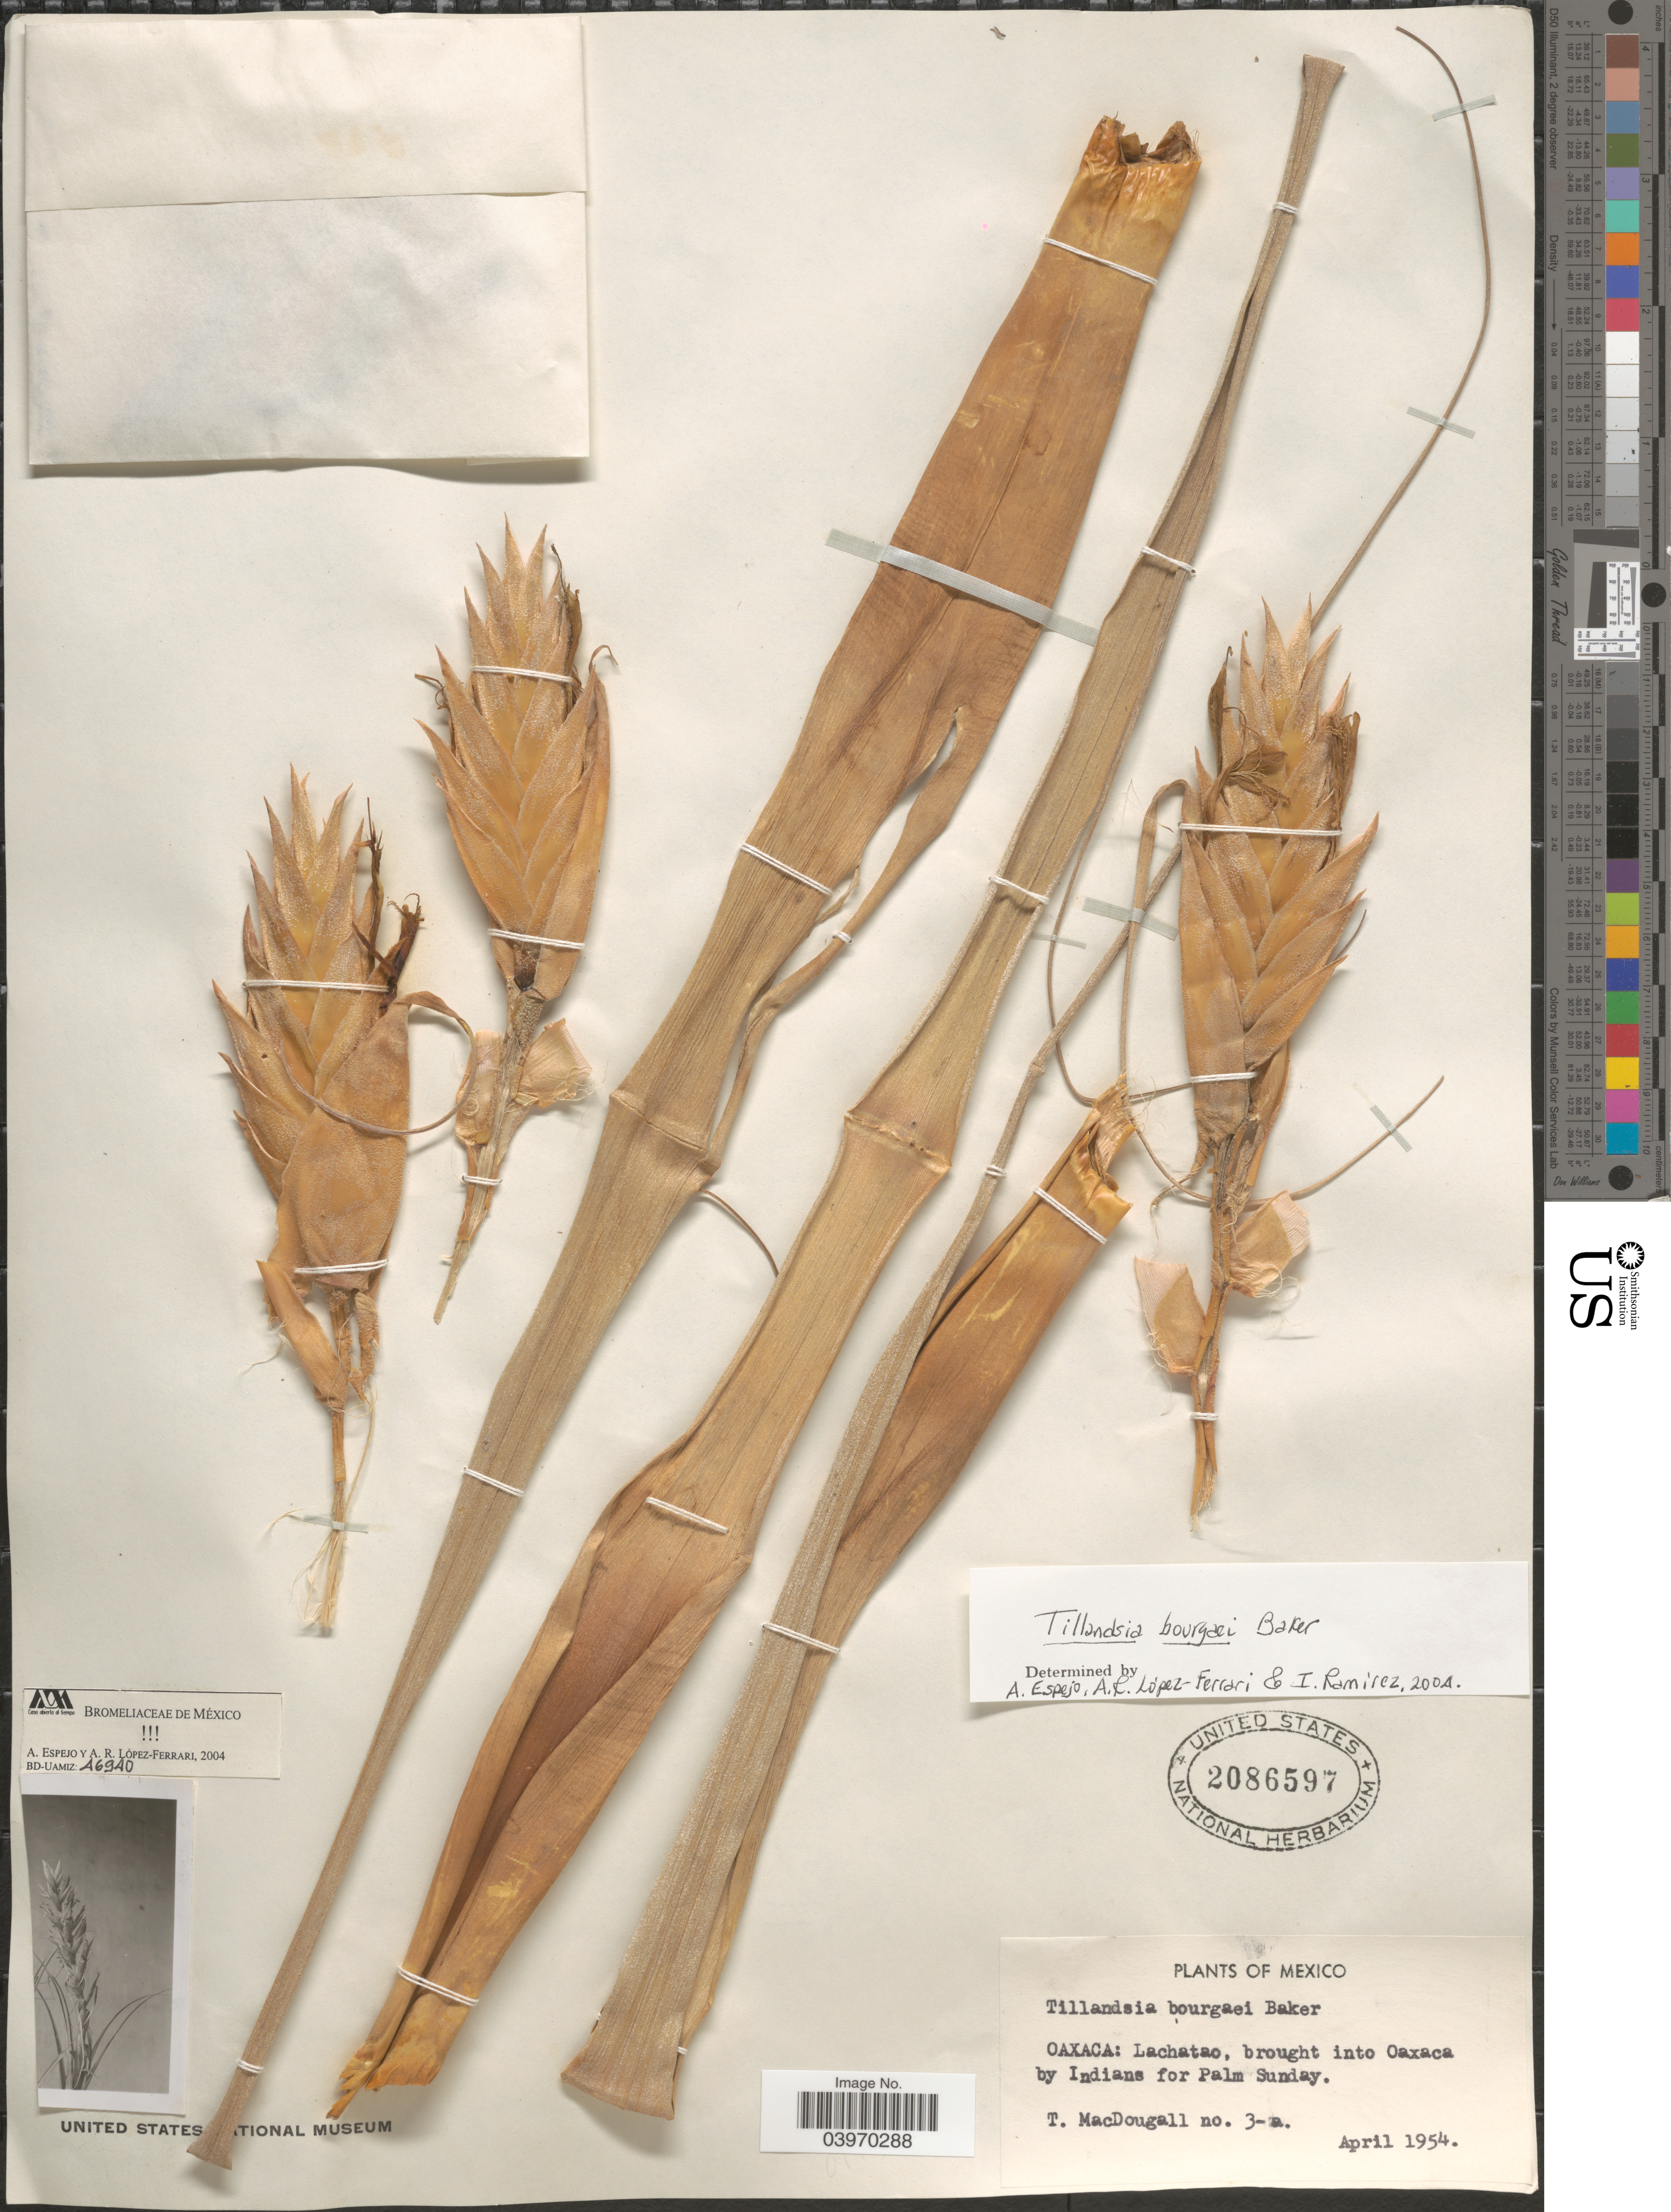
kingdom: Plantae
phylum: Tracheophyta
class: Liliopsida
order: Poales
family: Bromeliaceae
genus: Tillandsia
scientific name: Tillandsia bourgaei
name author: Baker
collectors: T. B. MacDougall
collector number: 3-a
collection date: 1954-04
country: Mexico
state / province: Oaxaca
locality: Lachatao, brought into Oaxaca by Indians for Palm Sunday.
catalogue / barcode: US 2086597